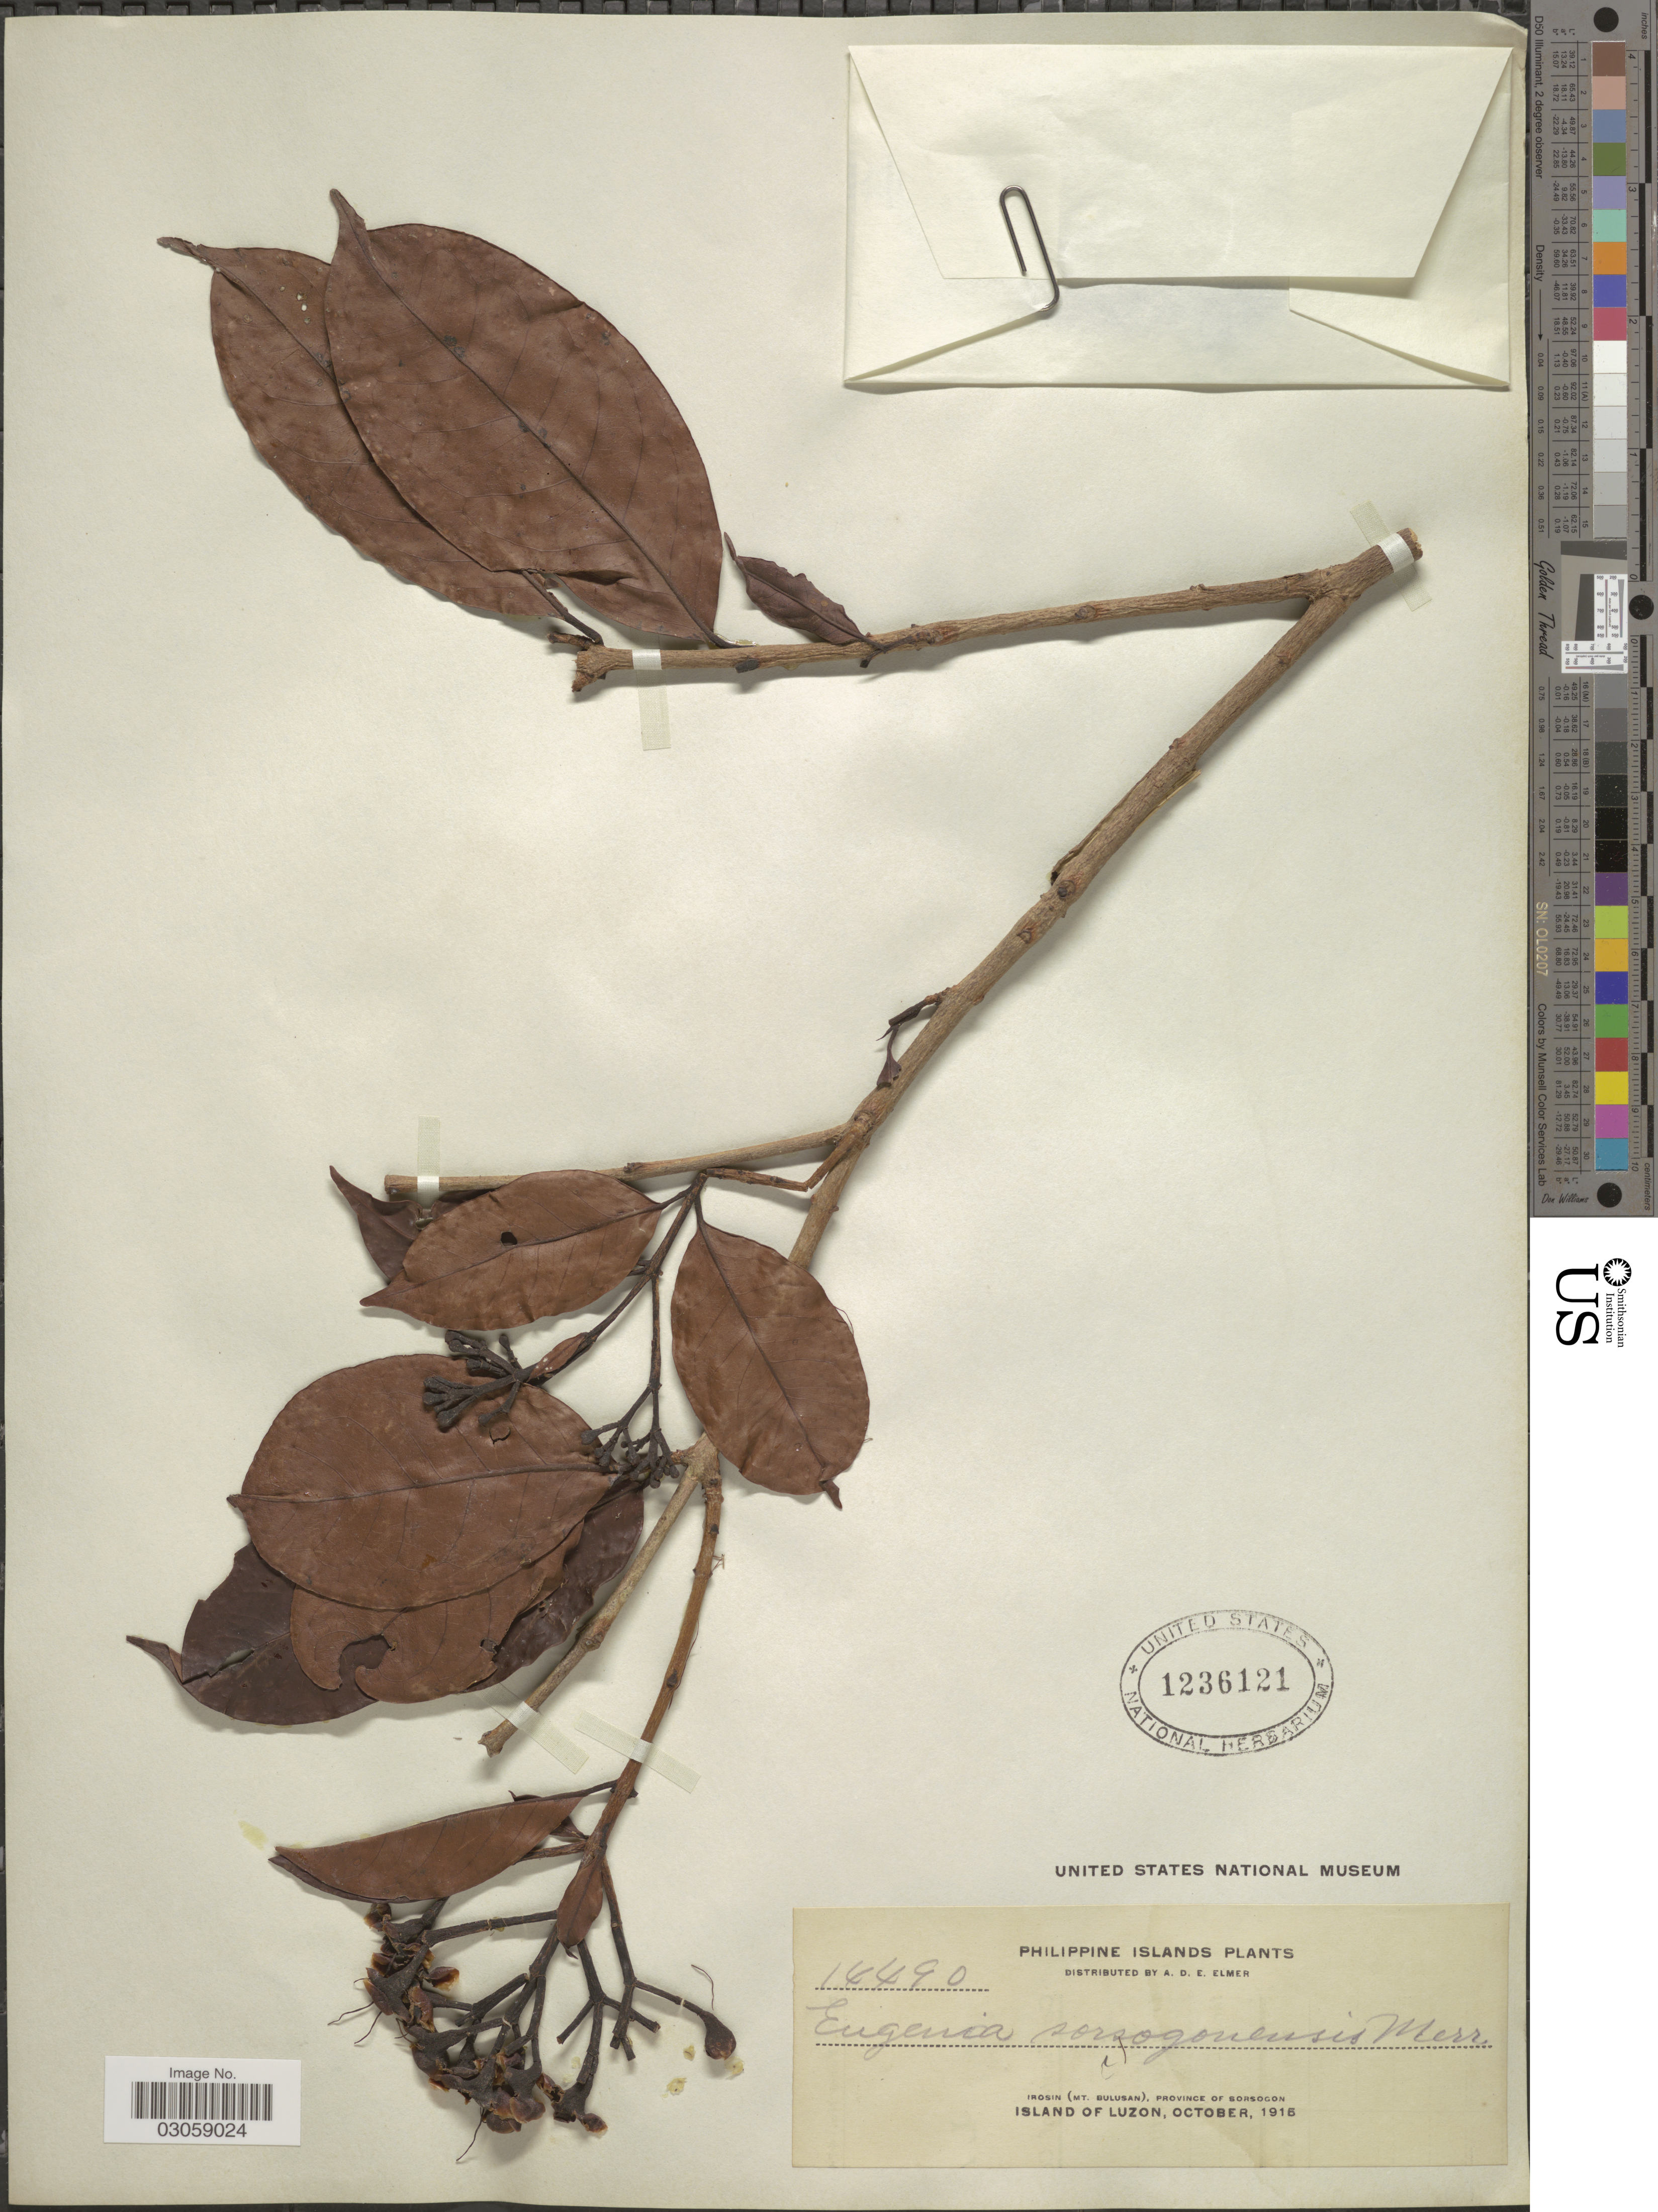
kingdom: Plantae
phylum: Tracheophyta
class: Magnoliopsida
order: Myrtales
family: Myrtaceae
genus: Syzygium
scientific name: Syzygium vidalianum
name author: (Elmer) Merr.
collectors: A. D. E. Elmer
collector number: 14490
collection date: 1915-10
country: Philippines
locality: Philippine Islands, Irosin (Mt. Bulusan), Province of Sorsogon, Island of Luzon.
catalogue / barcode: US 1236121